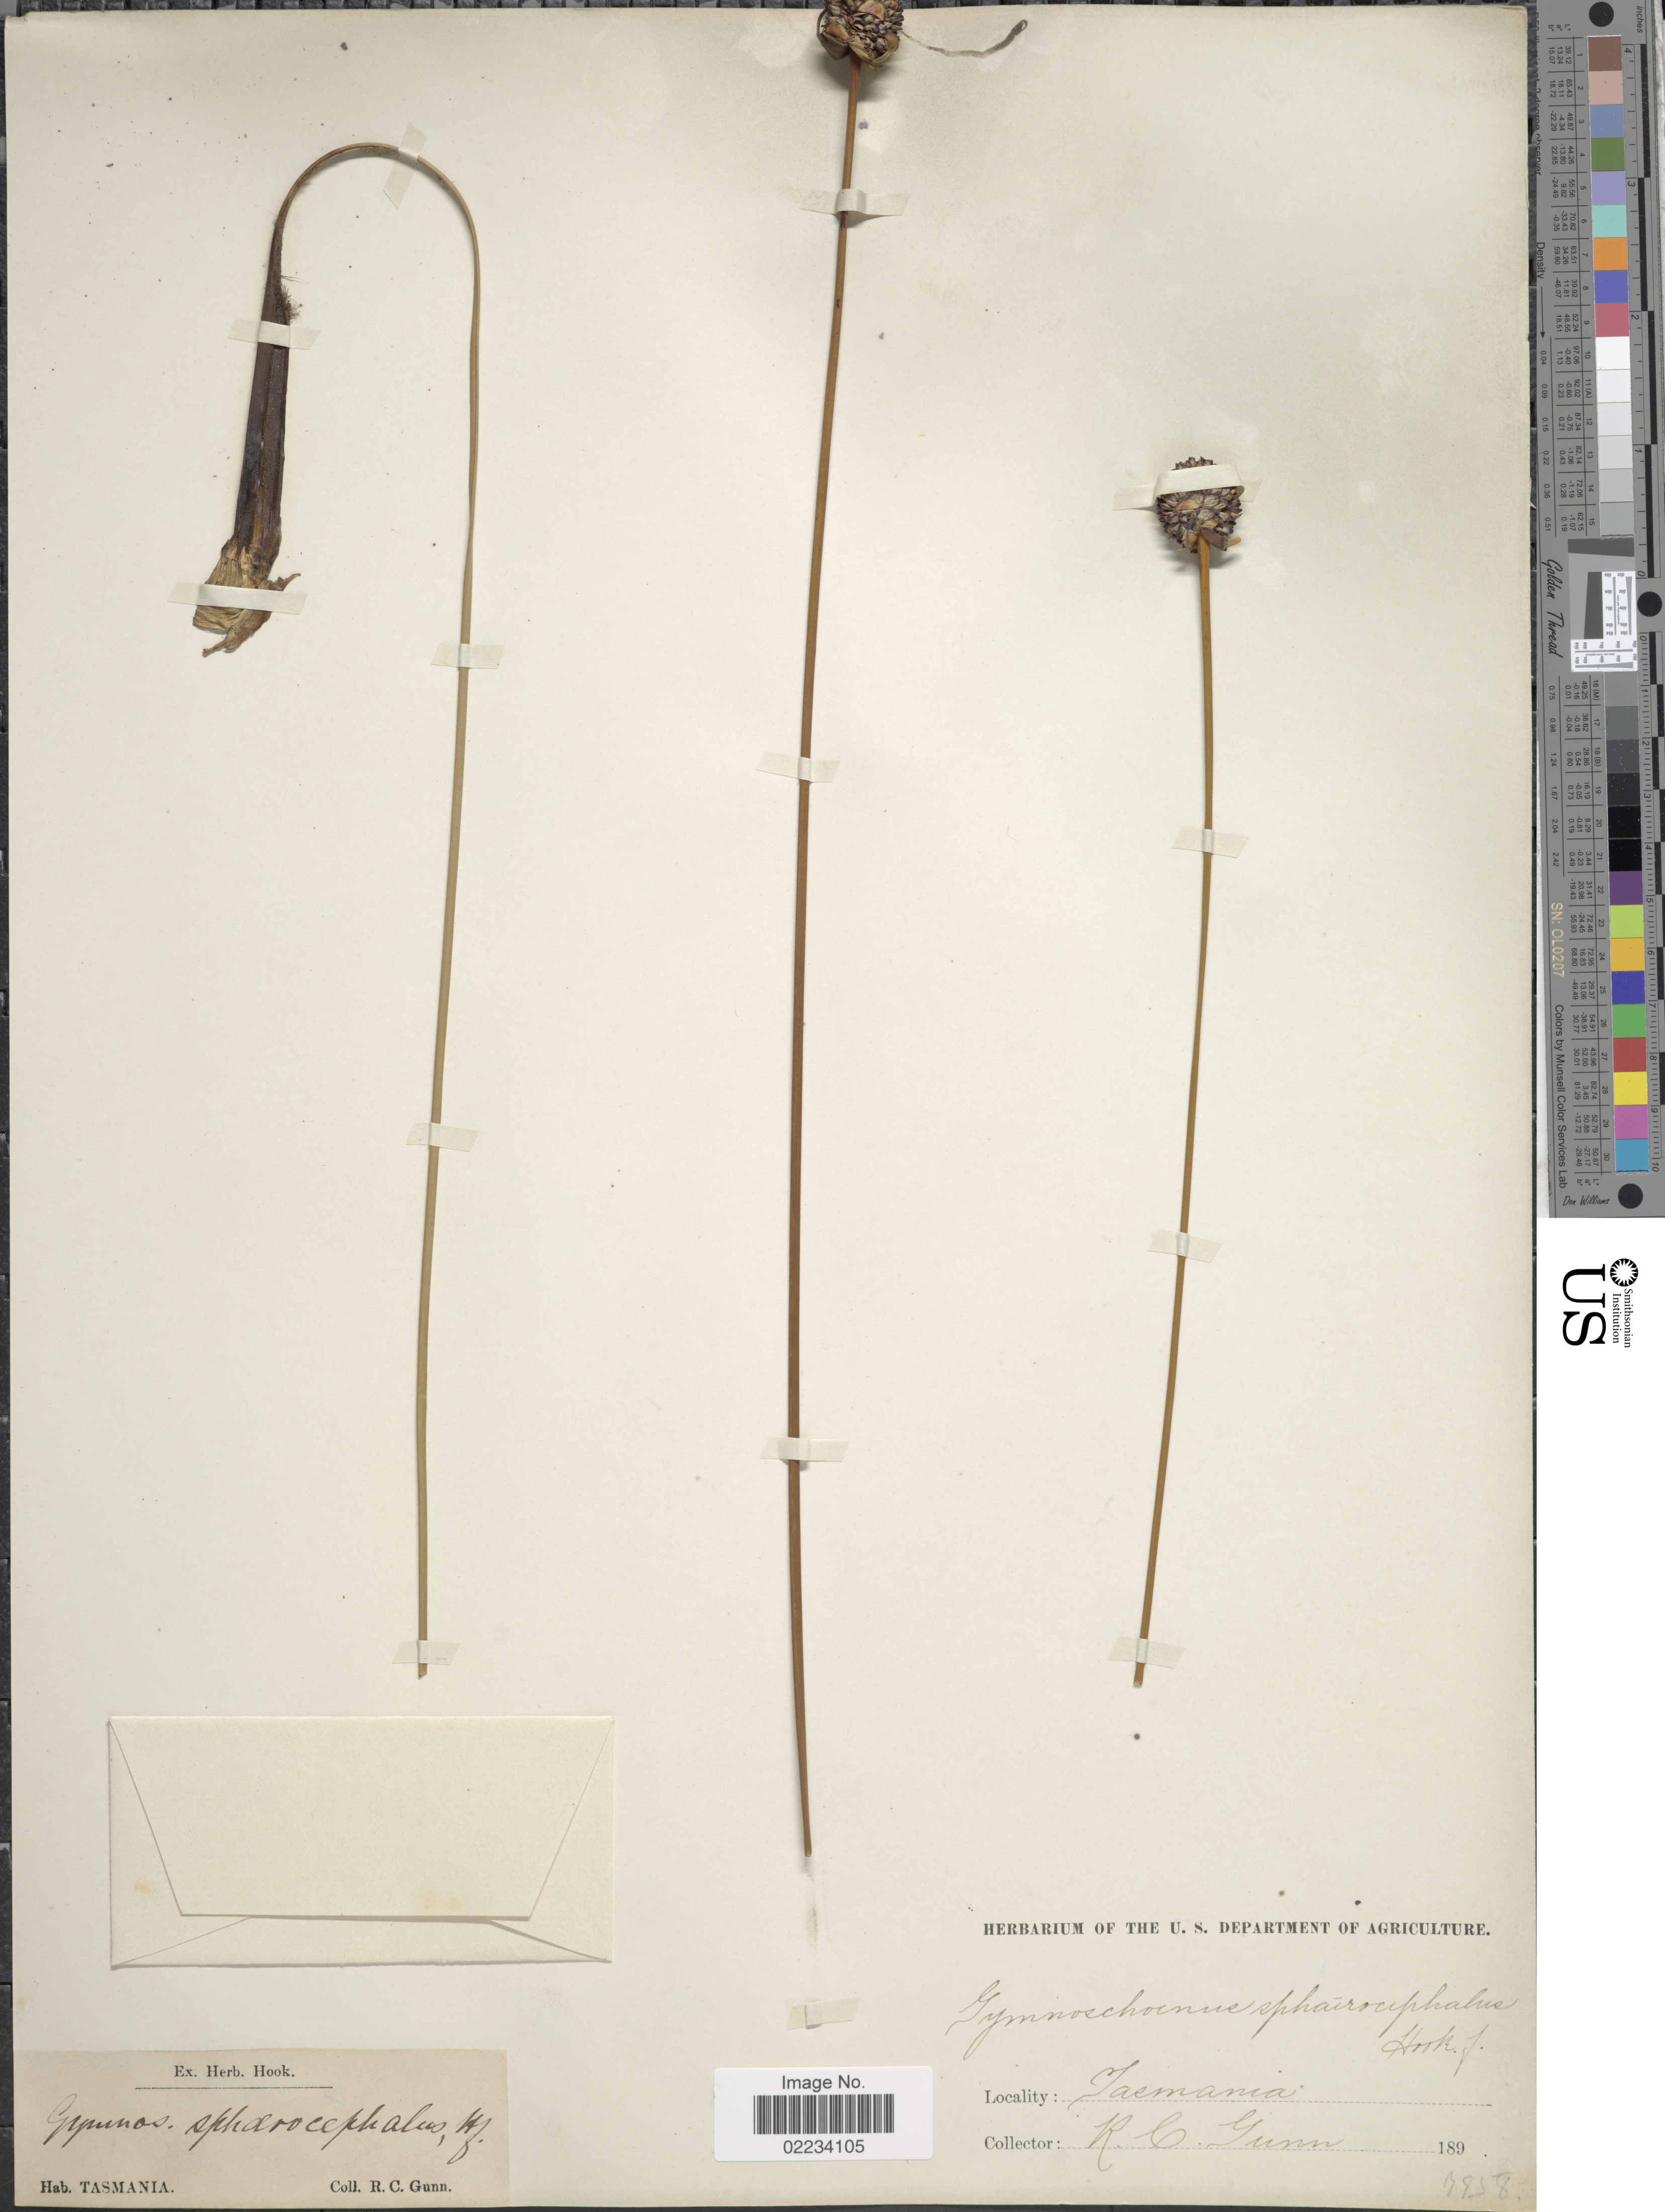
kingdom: Plantae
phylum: Tracheophyta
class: Liliopsida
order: Poales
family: Cyperaceae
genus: Gymnoschoenus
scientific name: Gymnoschoenus sphaerocephalus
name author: (R. Br.) Hook. f.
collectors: R. Gunn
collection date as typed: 189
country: Australia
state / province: Tasmania